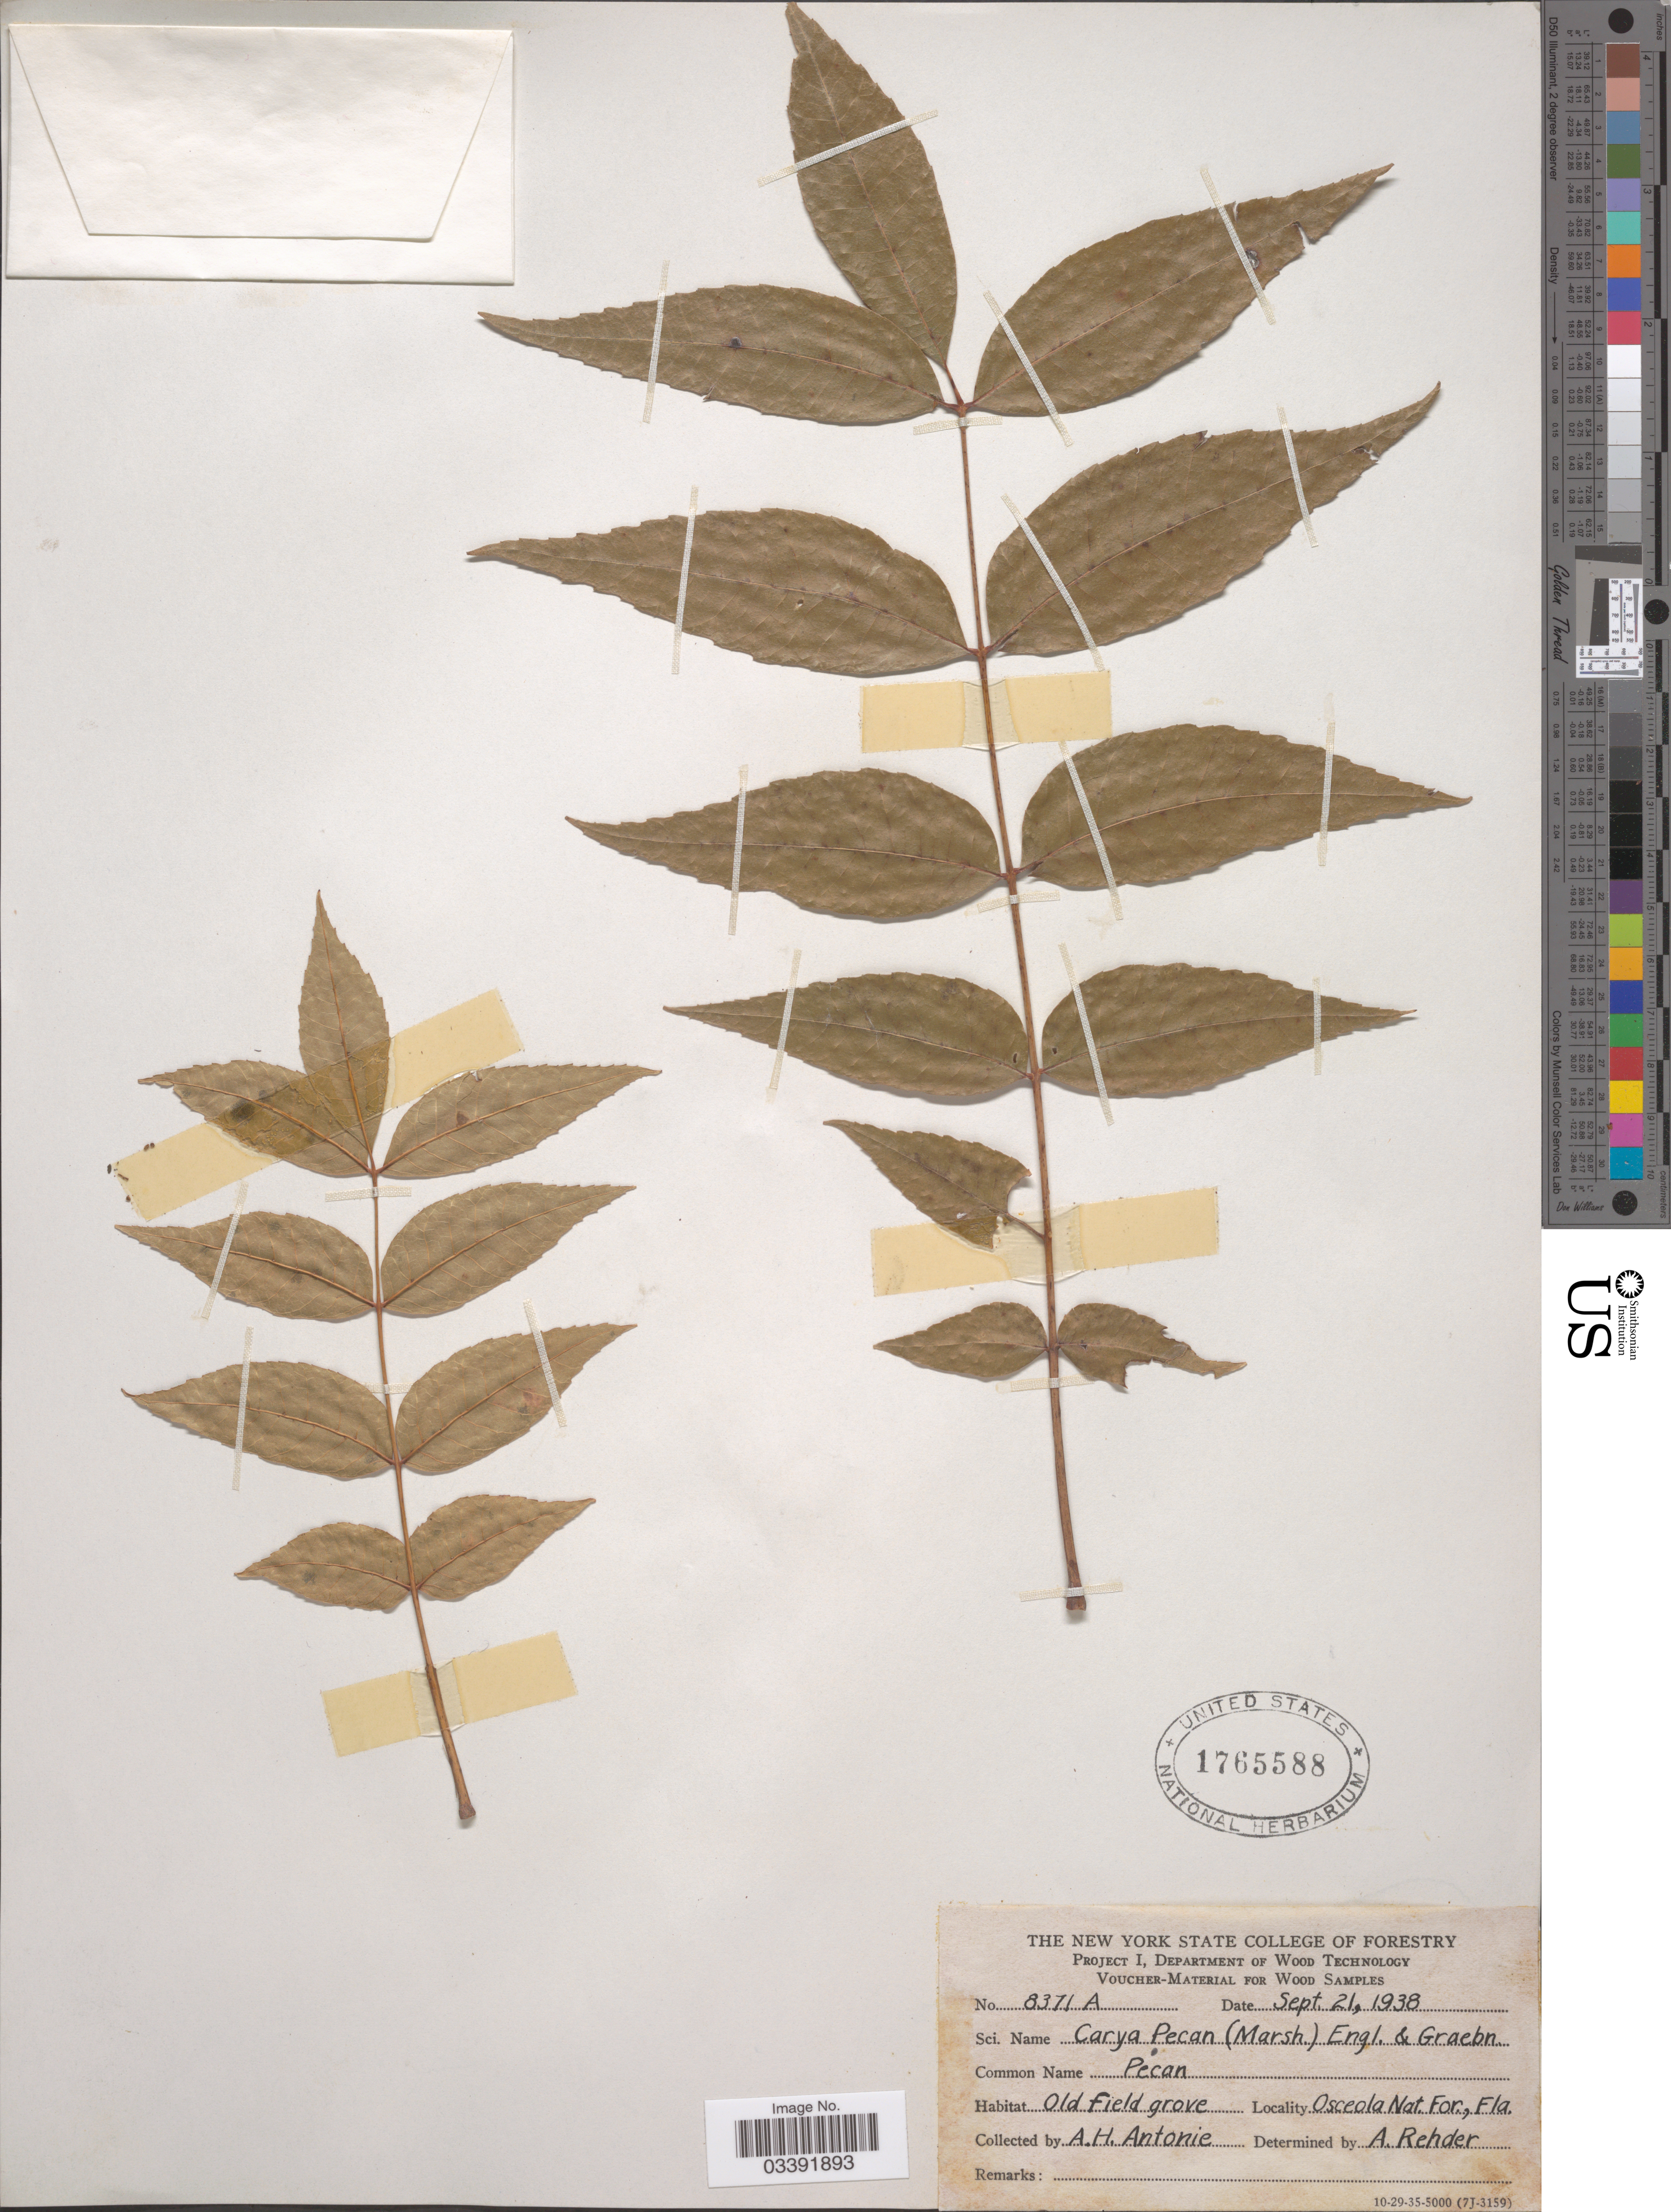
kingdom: Plantae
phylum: Tracheophyta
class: Magnoliopsida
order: Fagales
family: Juglandaceae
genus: Carya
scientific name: Carya illinoinensis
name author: (Wangenh.) K. Koch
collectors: A. Antonie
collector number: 8371A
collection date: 1938-09-21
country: United States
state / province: Florida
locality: Osceola Nat. For.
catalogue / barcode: US 1765588